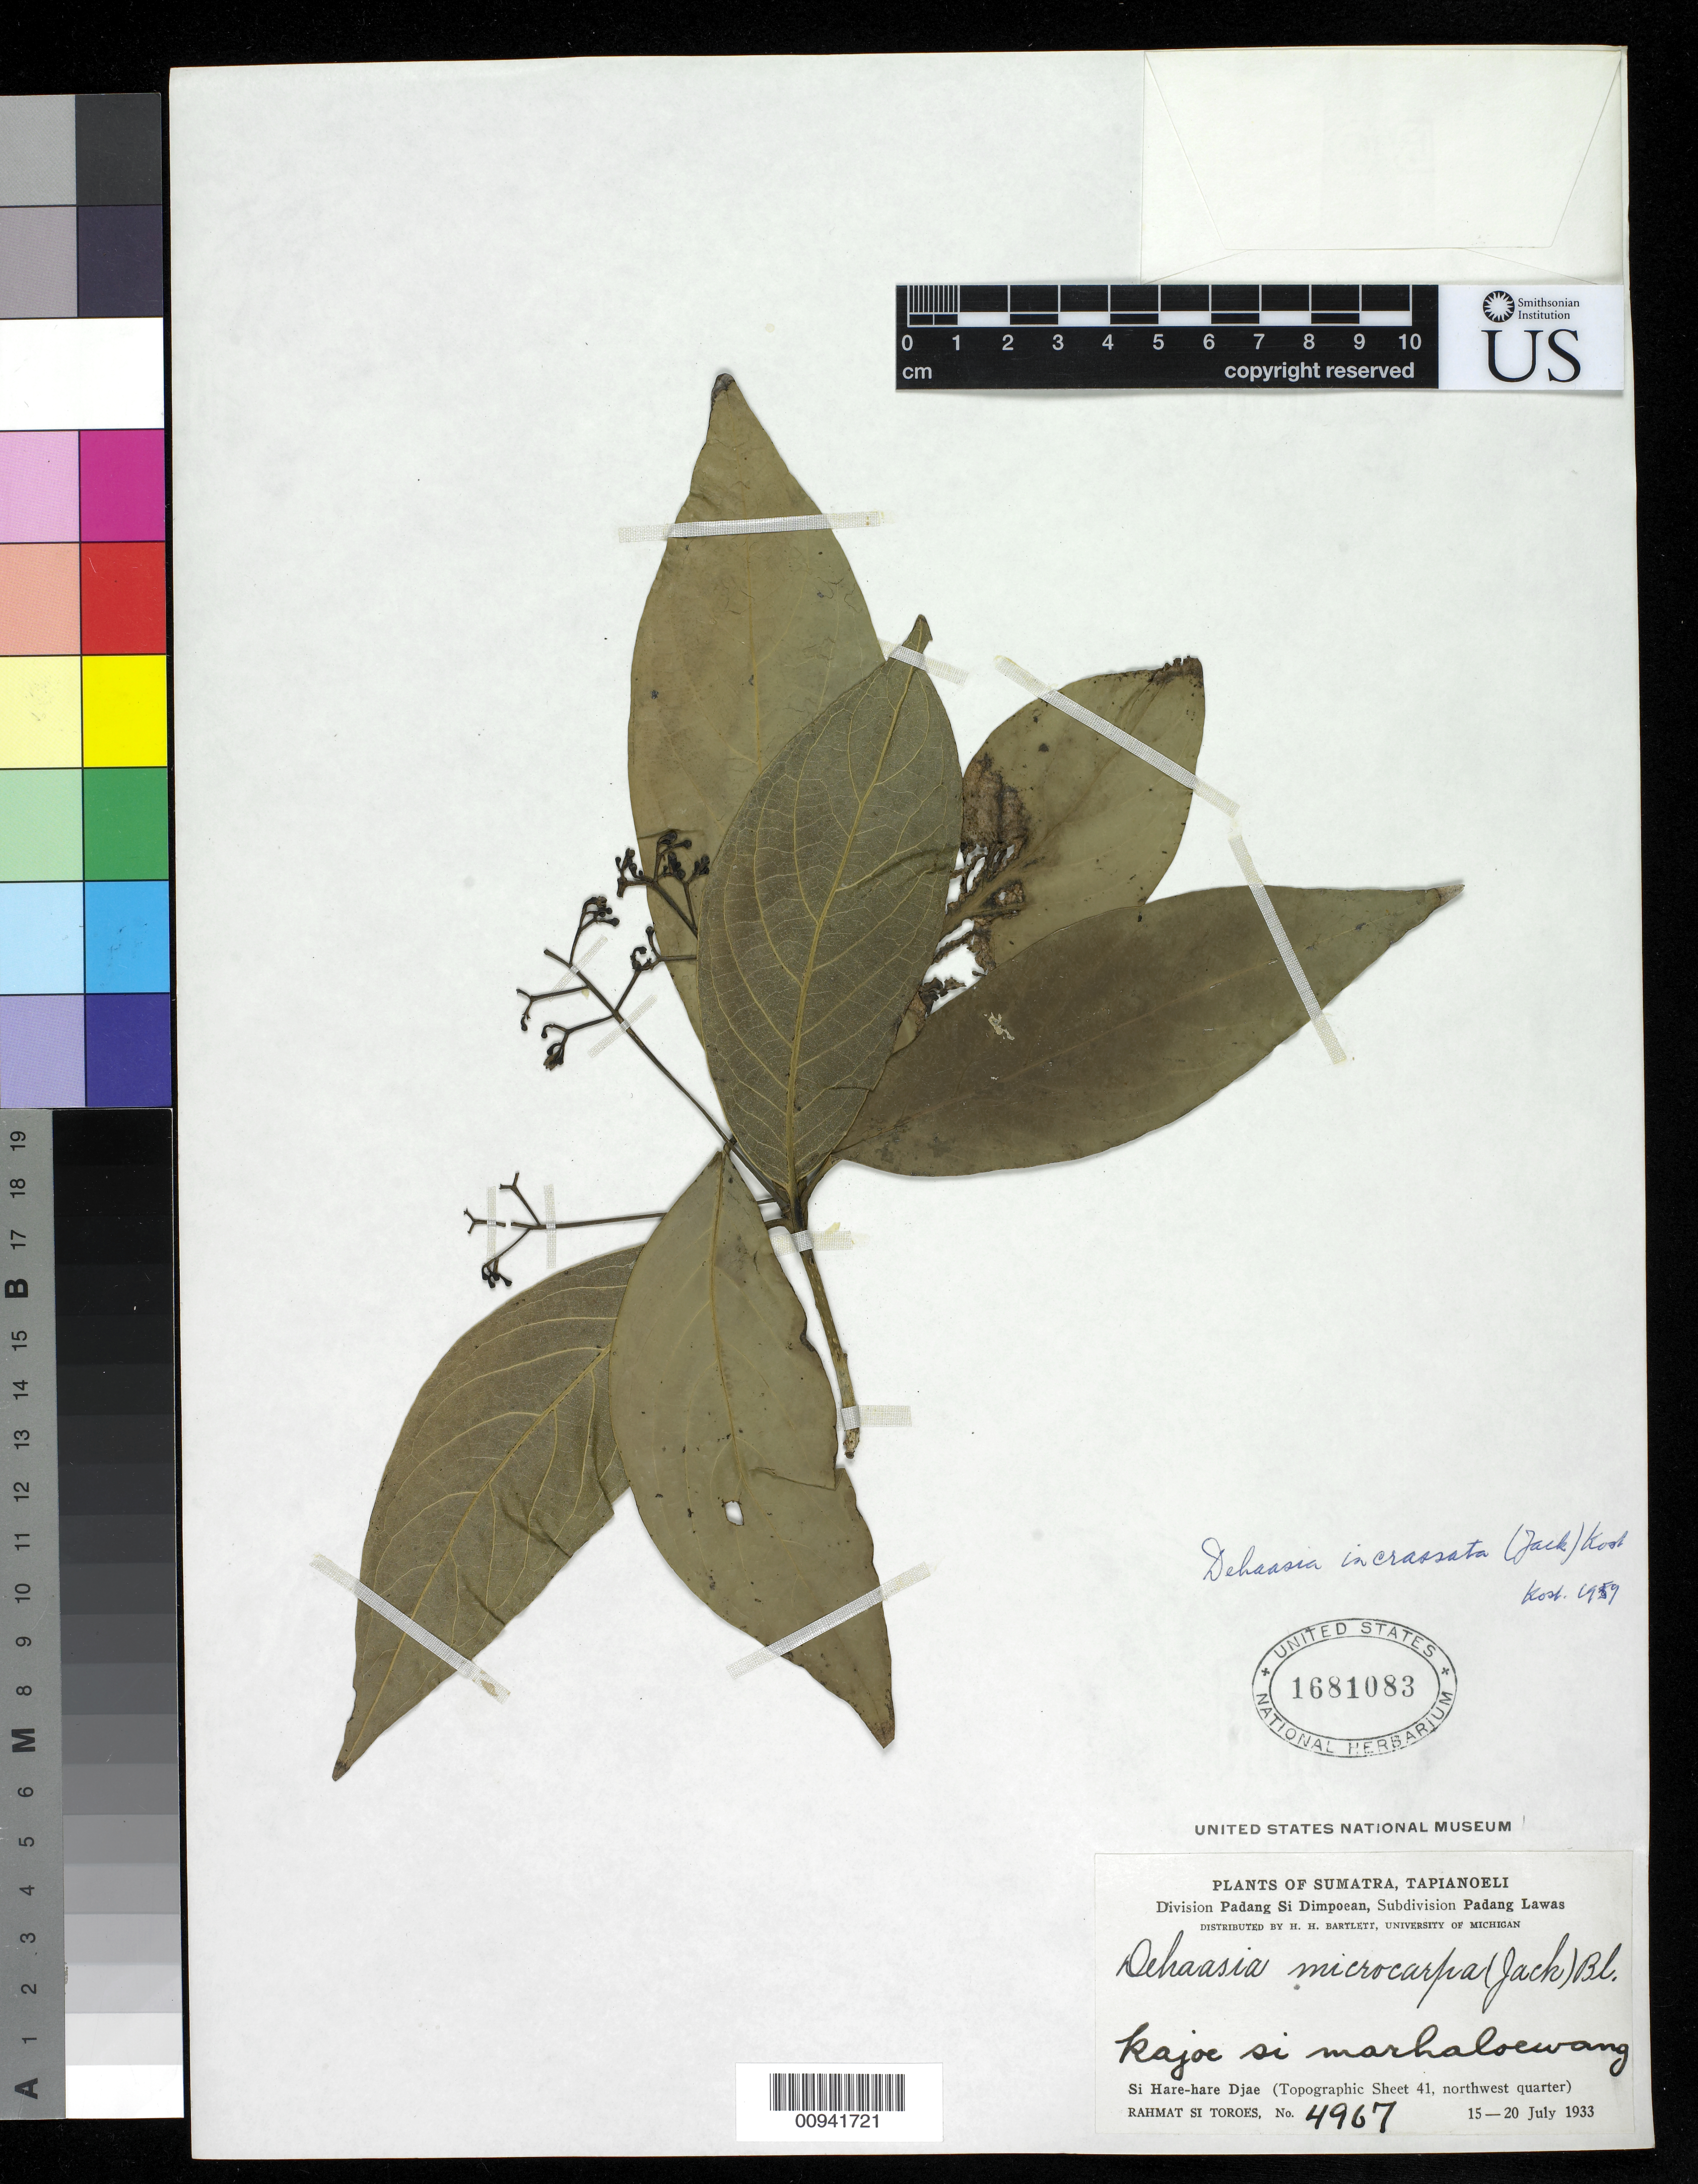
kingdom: Plantae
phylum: Tracheophyta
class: Magnoliopsida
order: Laurales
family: Lauraceae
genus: Dehaasia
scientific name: Dehaasia incrassata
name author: (Jack) Kosterm.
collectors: Rahmat Si Boeea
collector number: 4967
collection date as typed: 15 Jul 1933 to 20 Jul 1933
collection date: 1933-07-15/1933-07-20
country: Indonesia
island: Sumatra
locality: Division Padang Si Dimpoean, Subdivision Padang Lawas; Si Hare-hare Djae (Topographic Sheet 41, northwest quarter)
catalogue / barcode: US 1681083